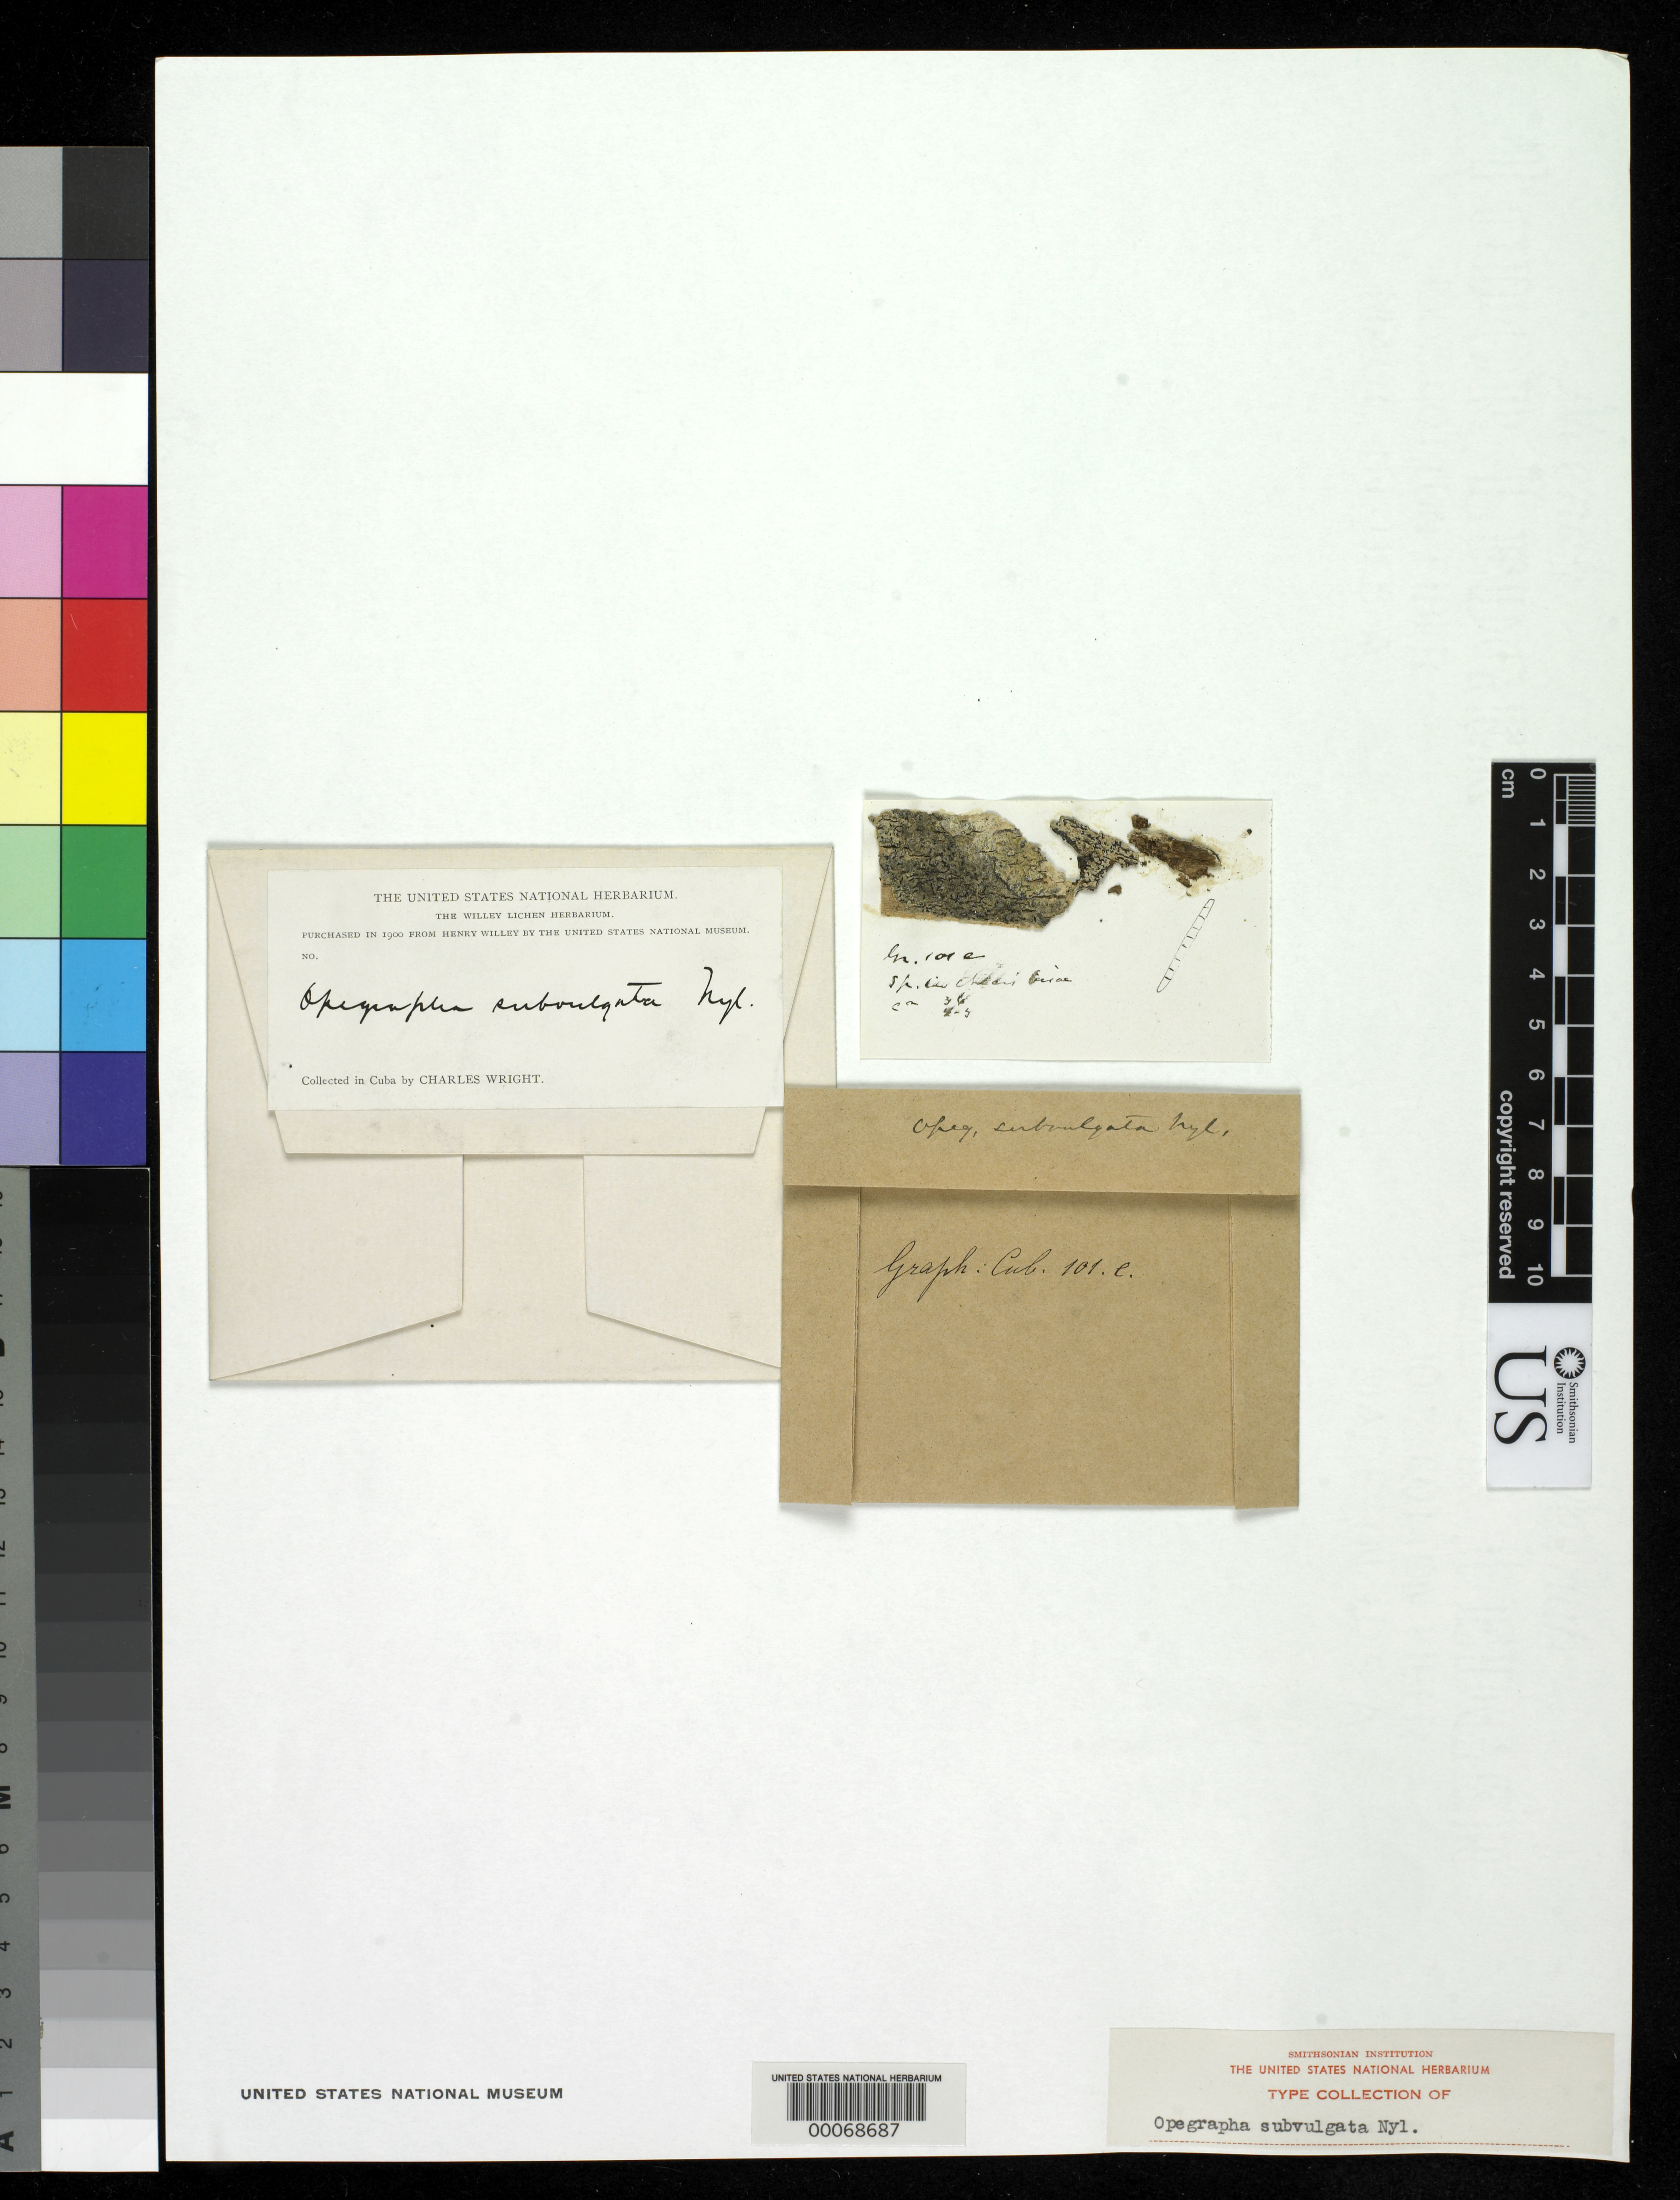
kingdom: Fungi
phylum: Ascomycota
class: Arthoniomycetes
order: Arthoniales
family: Opegraphaceae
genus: Opegrapha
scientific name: Opegrapha subvulgata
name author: Bylander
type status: Isotype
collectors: C. Wright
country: Cuba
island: Greater Antilles